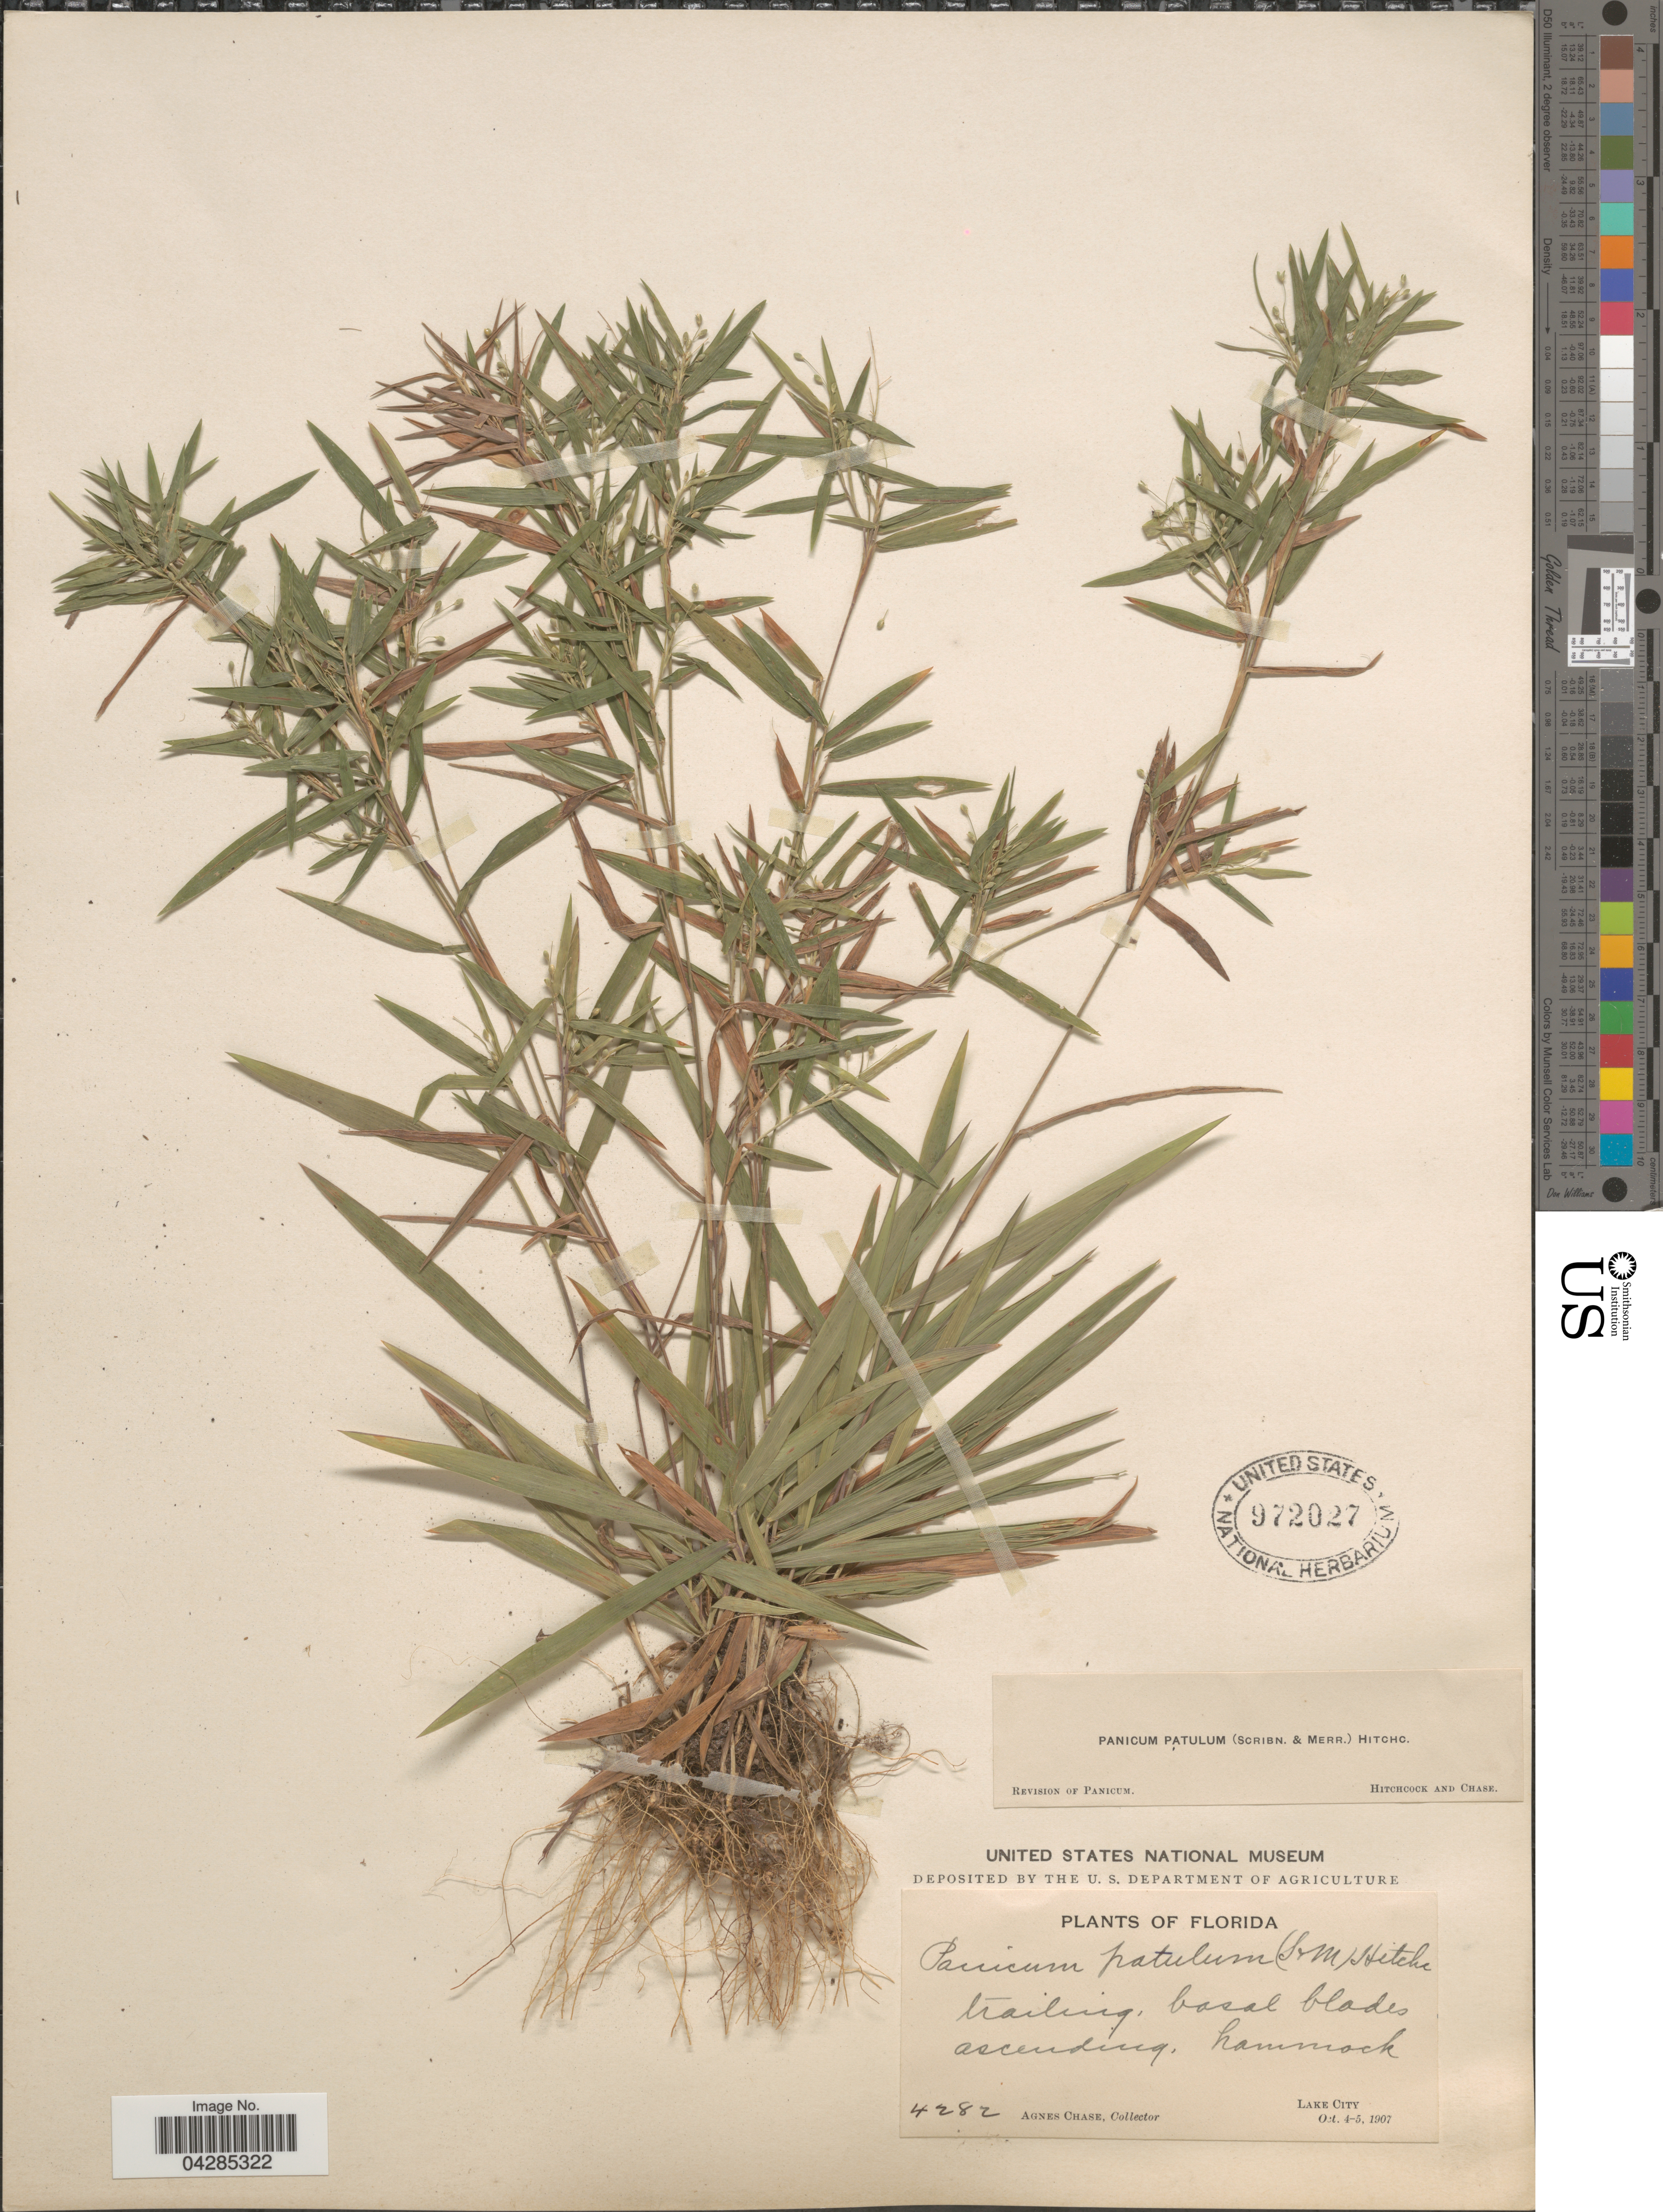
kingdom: Plantae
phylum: Tracheophyta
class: Liliopsida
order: Poales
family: Poaceae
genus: Dichanthelium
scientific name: Dichanthelium portoricense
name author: (Desv. ex Ham.) B.F. Hansen & Wunderlin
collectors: A. Chase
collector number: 4282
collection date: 1907-10-04/1907-10-05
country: United States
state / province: Florida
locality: Lake City.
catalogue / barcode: US 972027